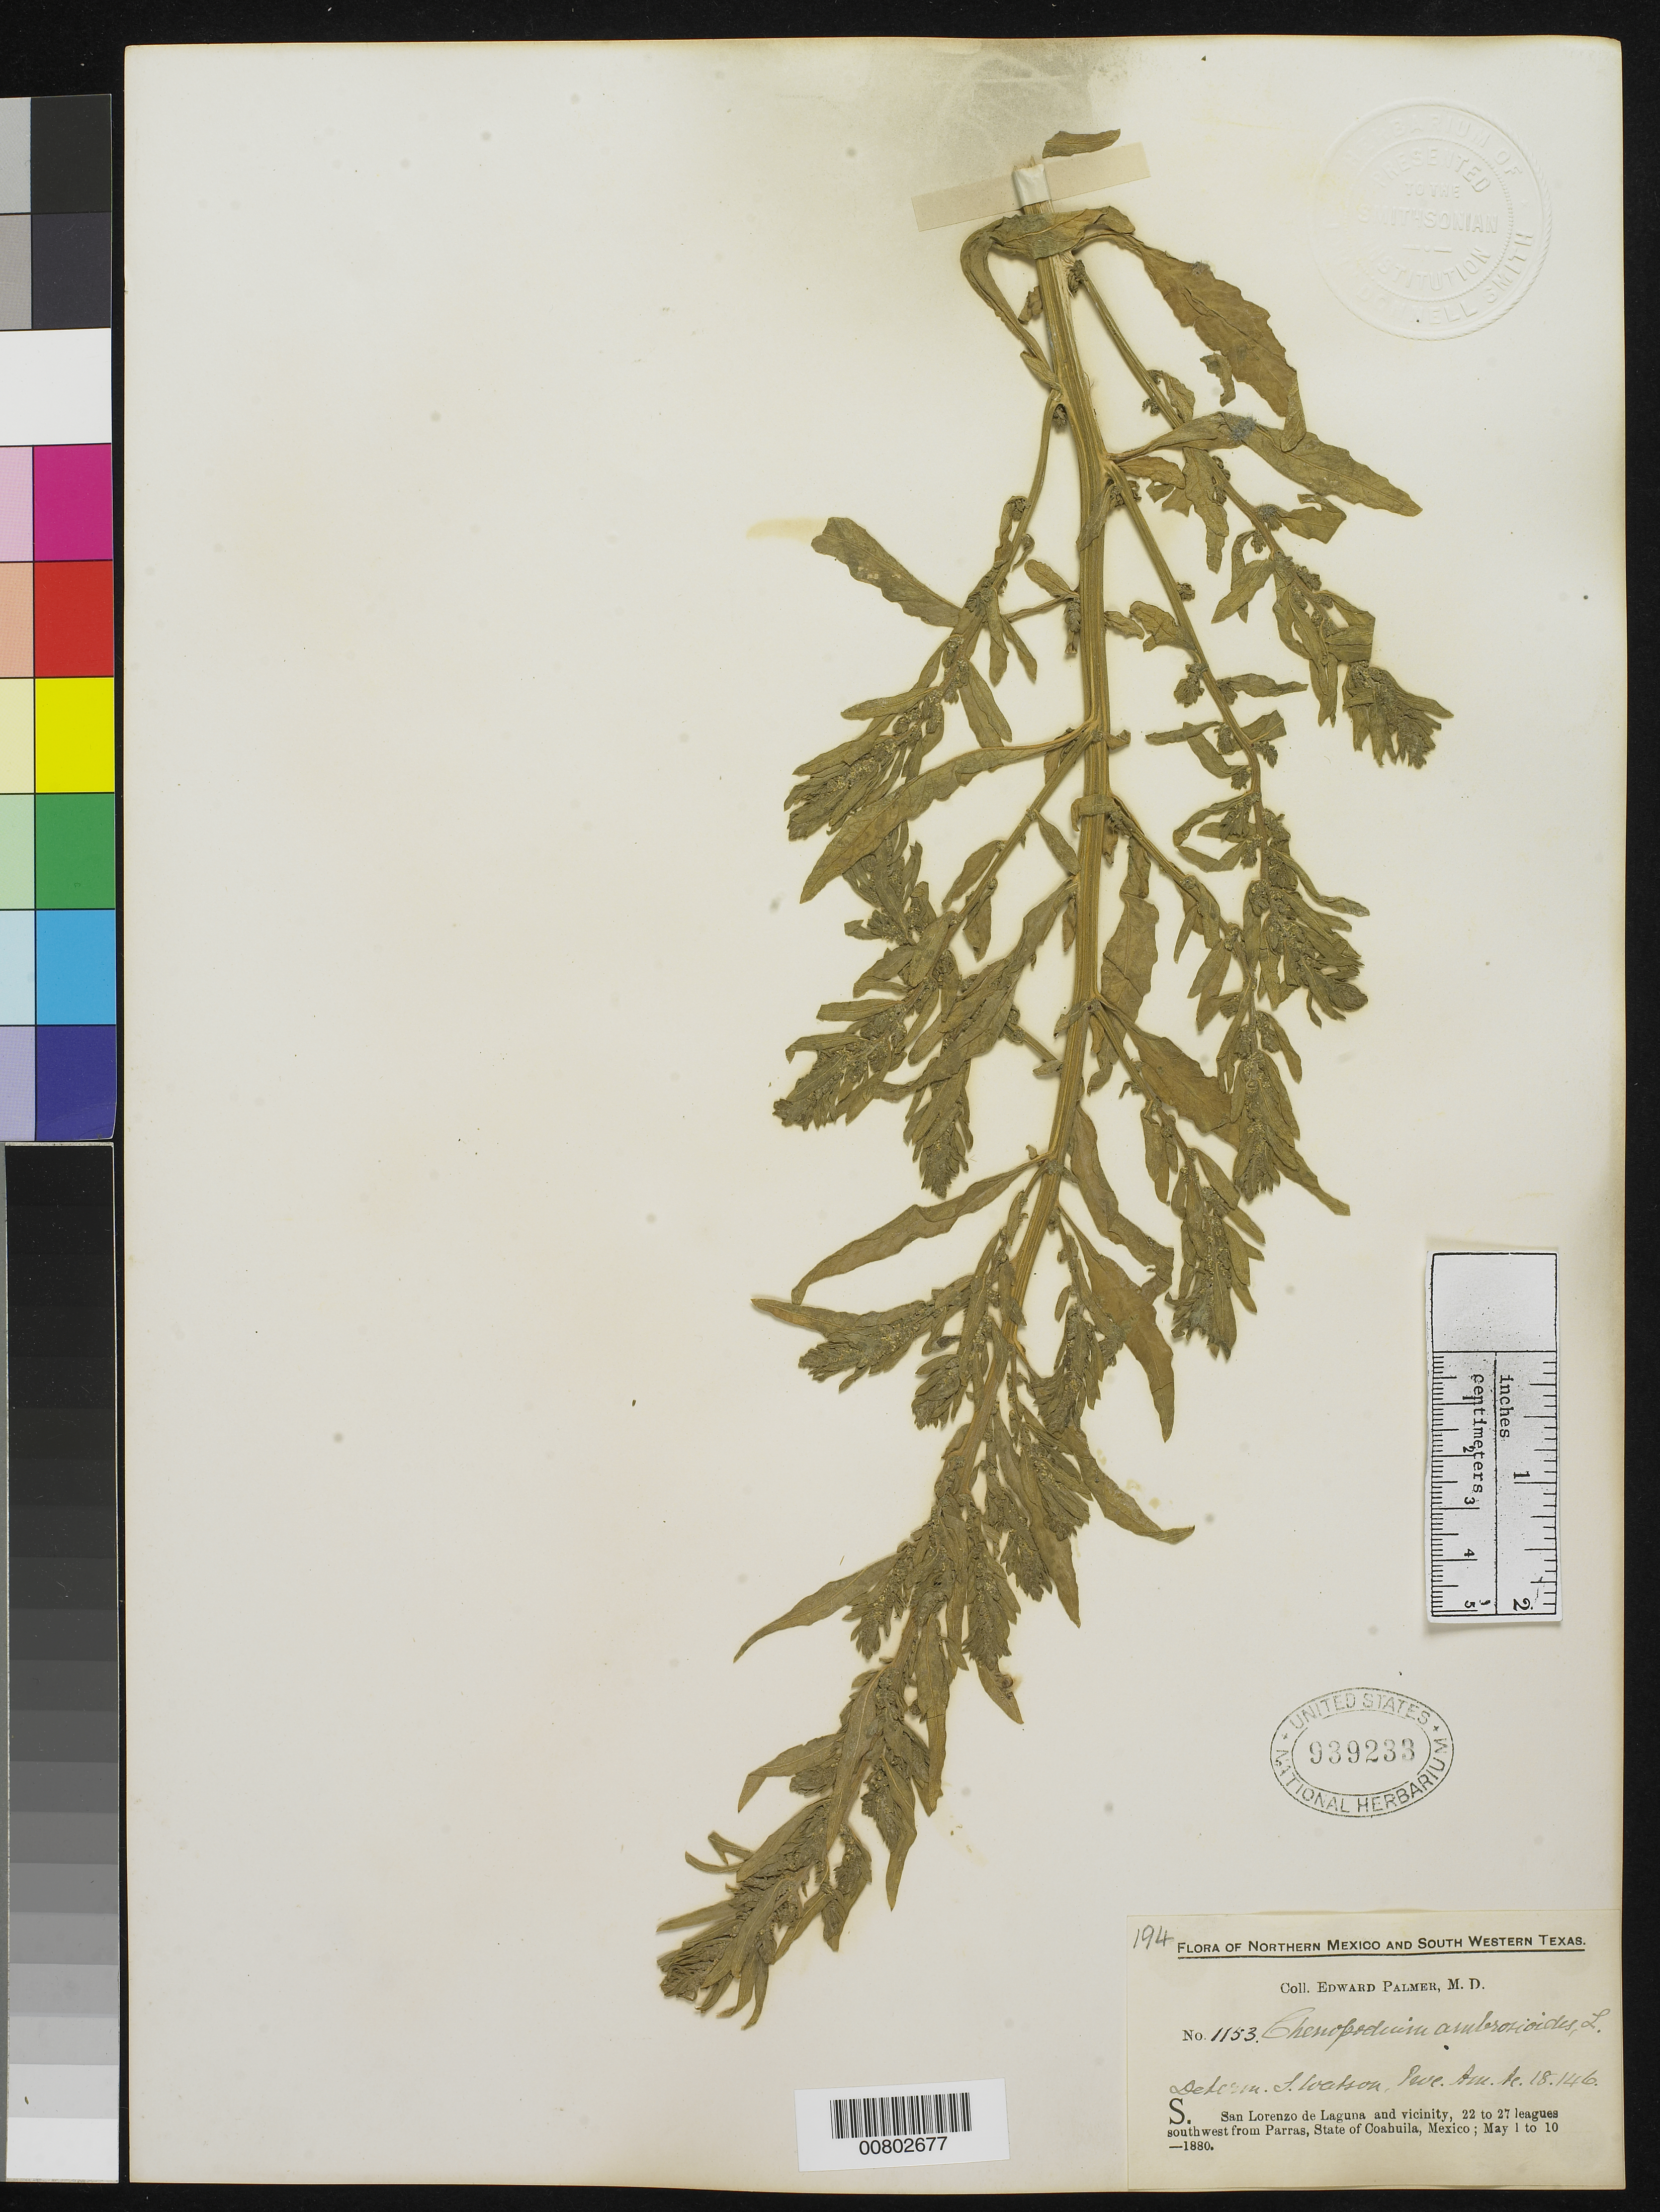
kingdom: Plantae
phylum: Tracheophyta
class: Magnoliopsida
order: Caryophyllales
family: Amaranthaceae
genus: Chenopodium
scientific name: Chenopodium ambrosioides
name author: L.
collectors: E. Palmer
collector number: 1153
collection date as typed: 01 May 1880 to 10 May 1880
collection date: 1880-05-01/1880-05-10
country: Mexico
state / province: Coahuila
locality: S. San Lorenzo de Laguna and vicinity, 22 to 27 leagues southwest from Parras, Coahuila.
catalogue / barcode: US 939233